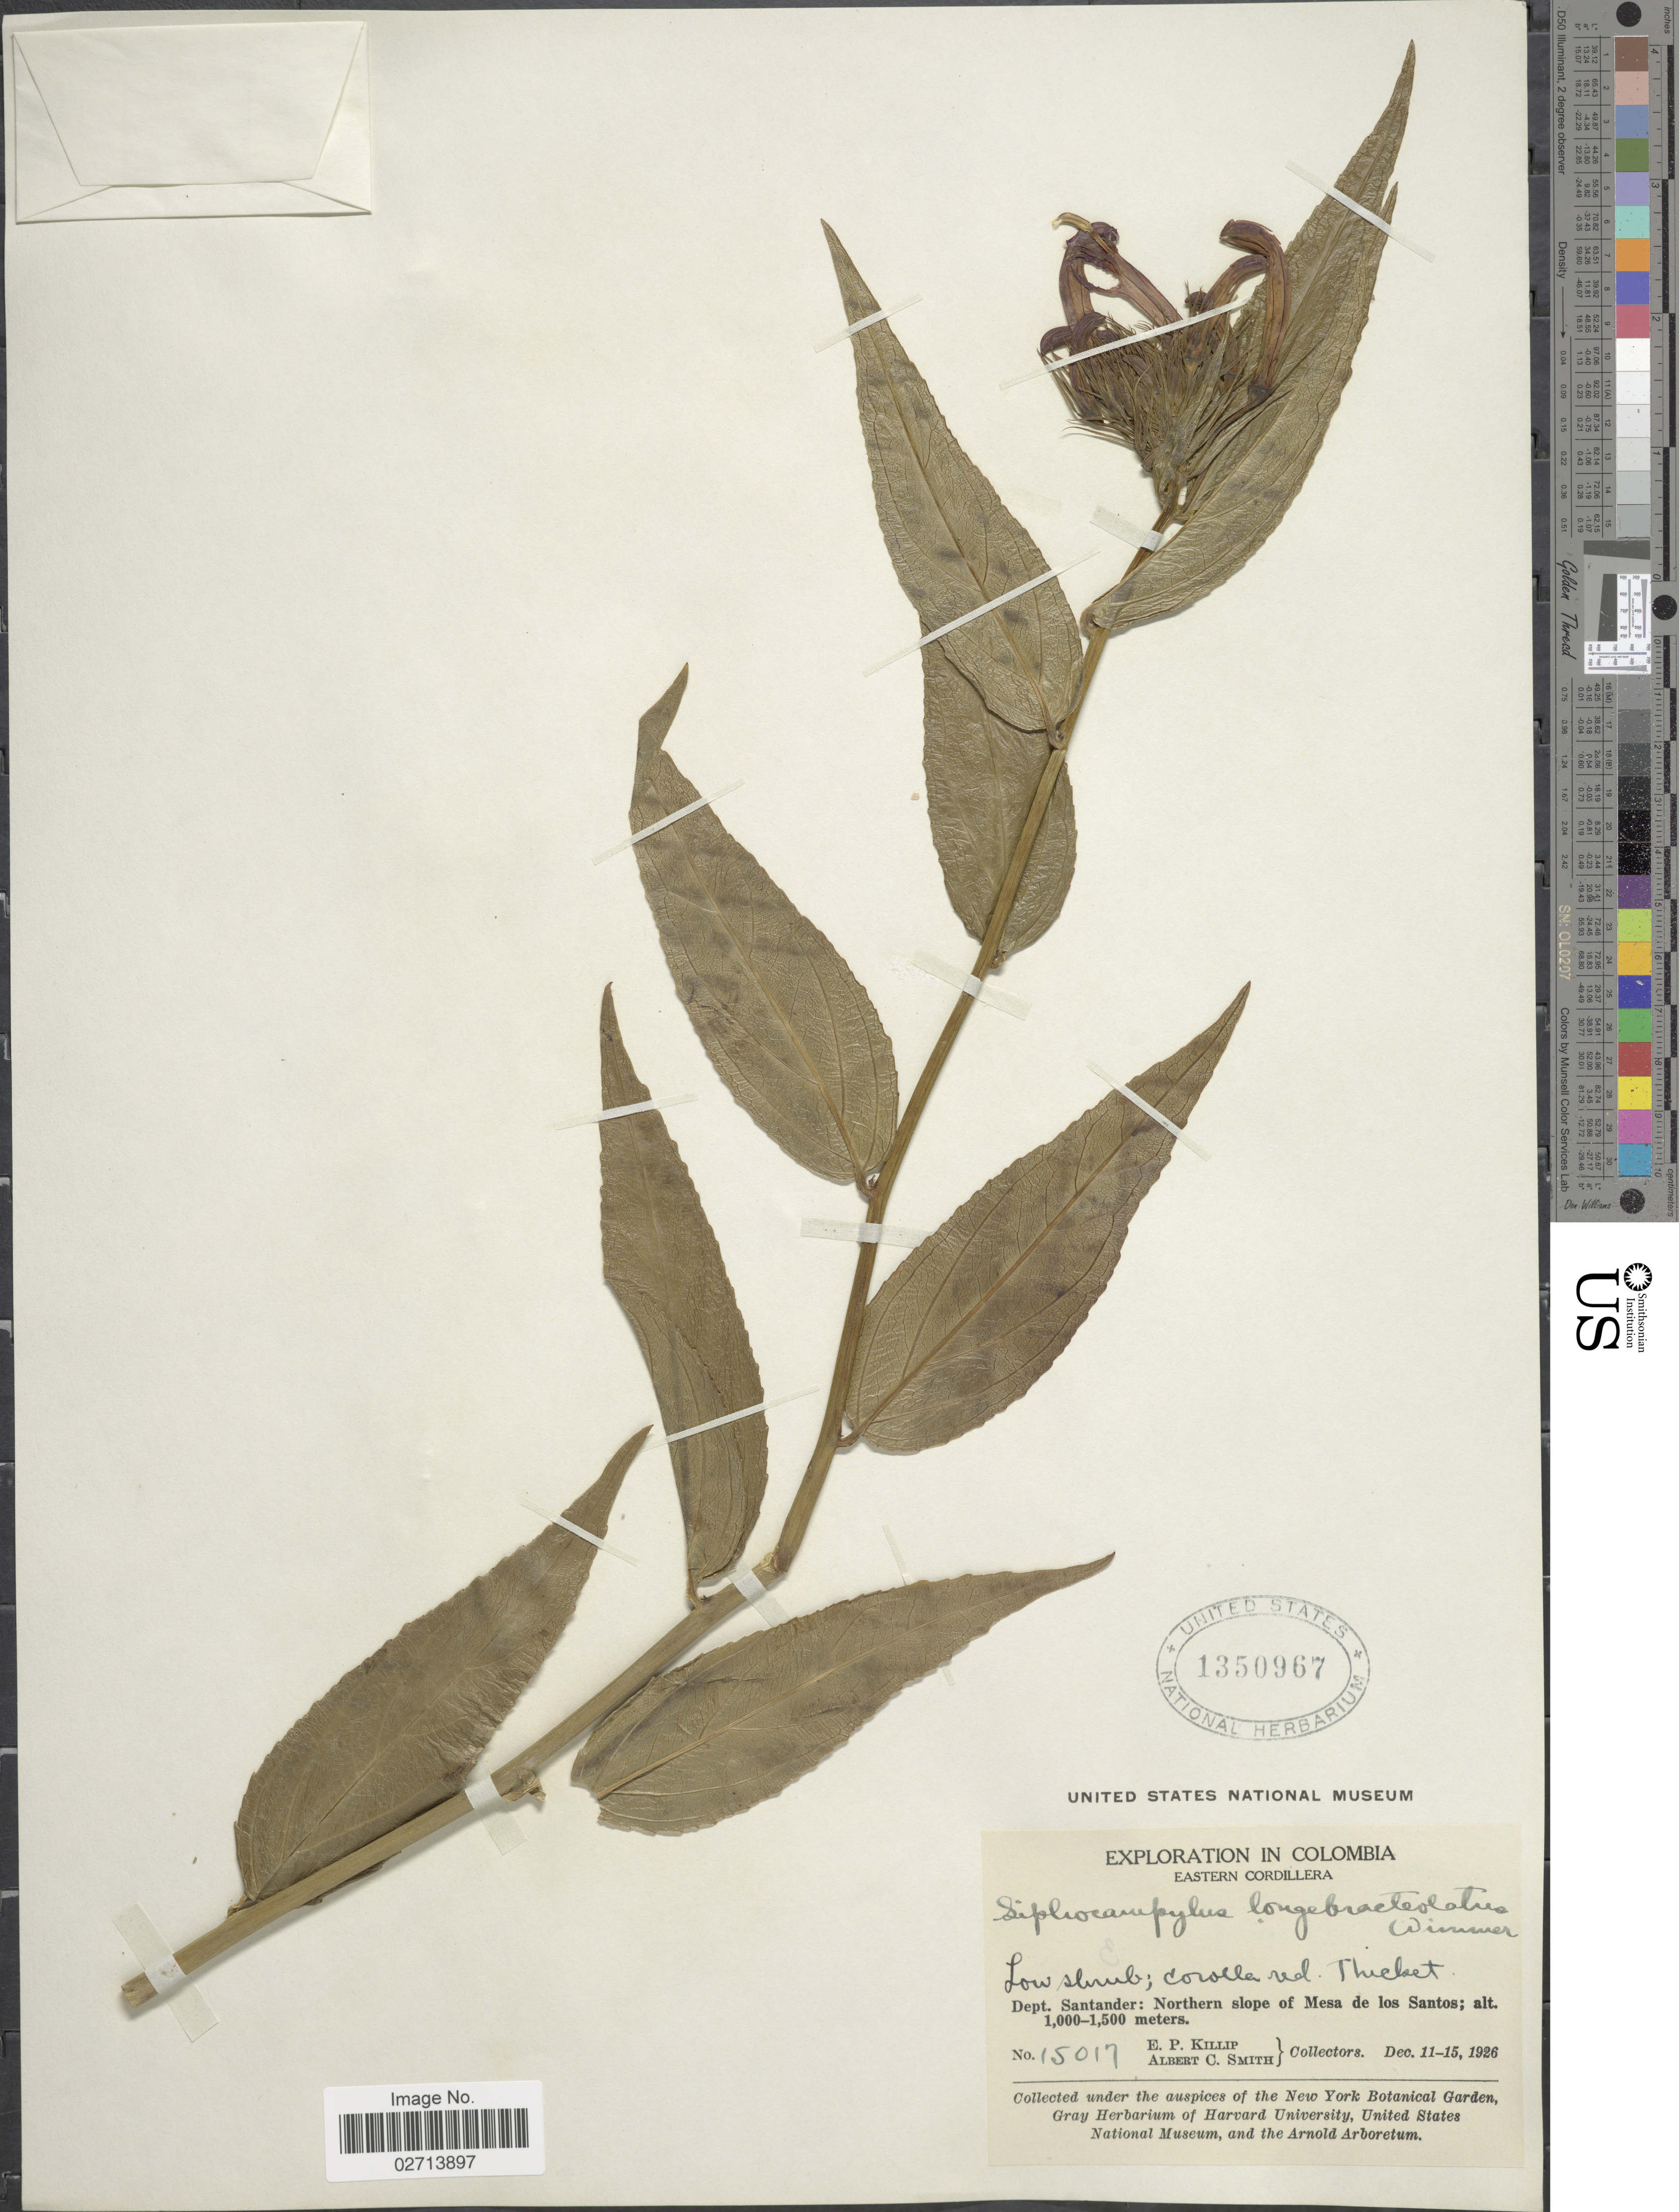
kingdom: Plantae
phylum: Tracheophyta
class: Magnoliopsida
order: Asterales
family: Campanulaceae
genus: Siphocampylus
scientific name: Siphocampylus longebracteolatus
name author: E. Wimm.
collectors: E. P. Killip & A. C. Smith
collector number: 15017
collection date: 1926-12-11/1926-12-15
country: Colombia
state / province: Santander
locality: Eastern Cordillera. Dept. Santander: Northern slope of Mesa de los Santos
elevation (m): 1000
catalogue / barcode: US 1350967